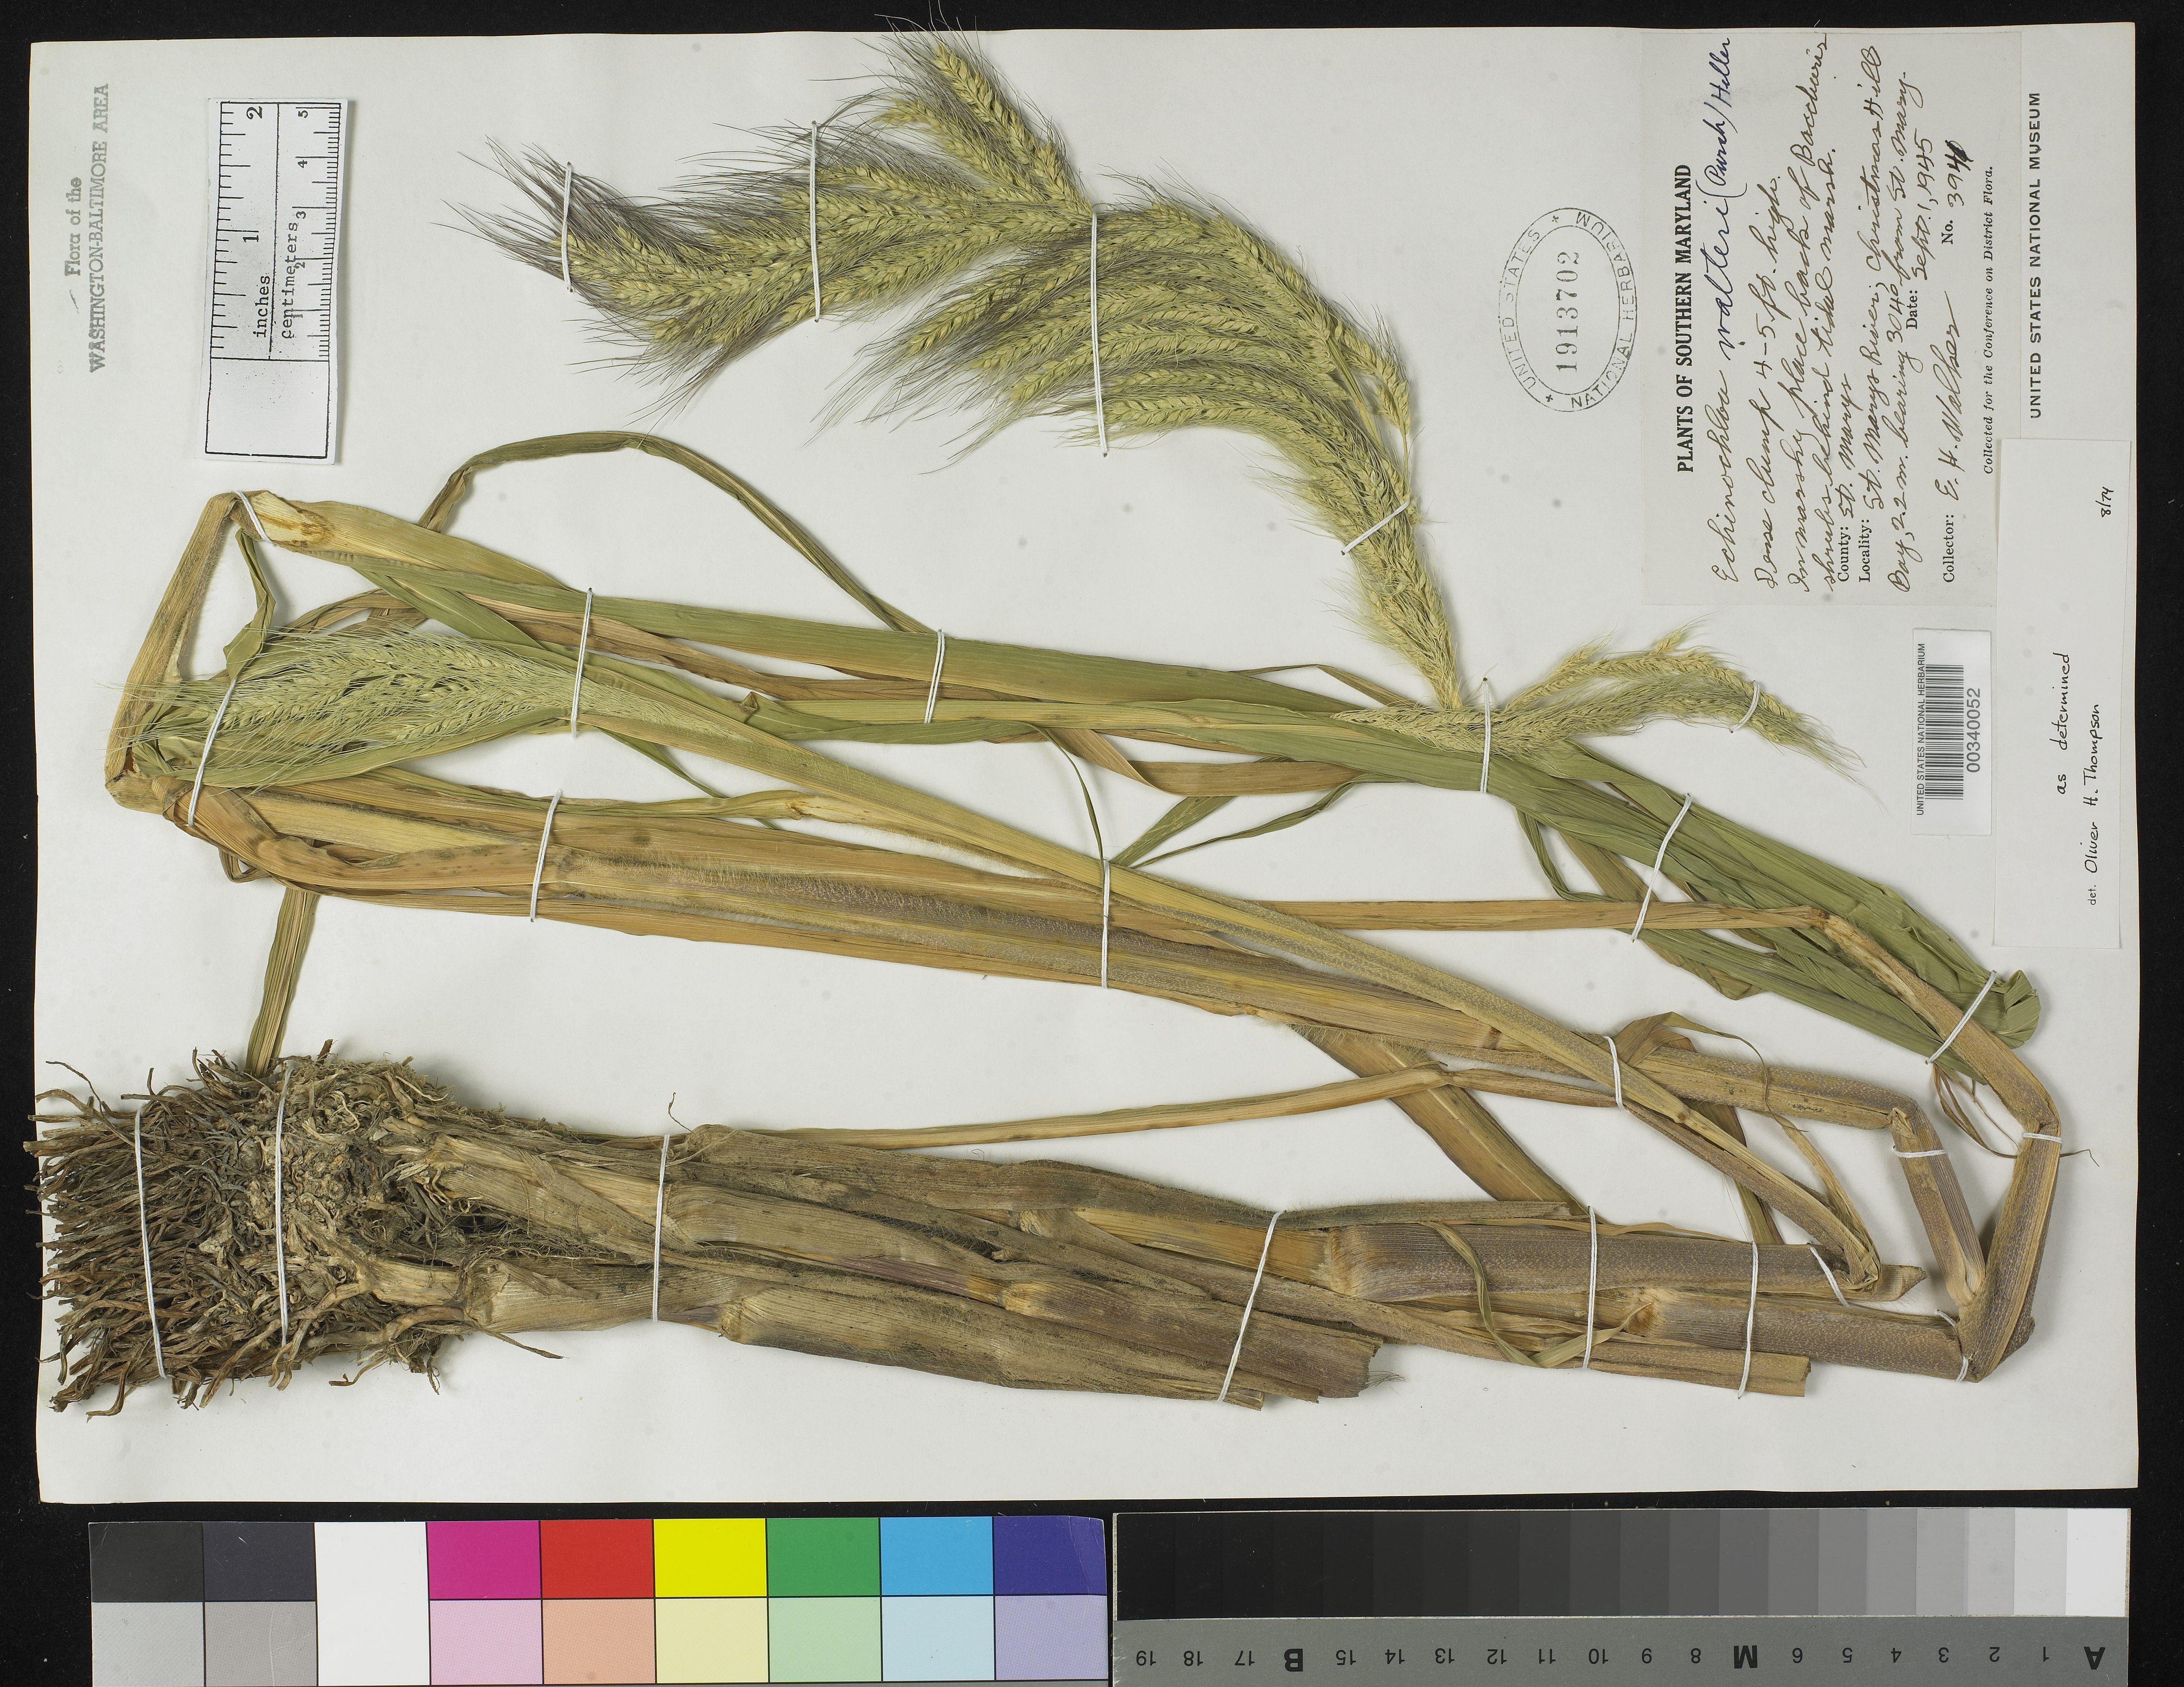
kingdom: Plantae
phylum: Tracheophyta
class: Liliopsida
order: Poales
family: Poaceae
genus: Echinochloa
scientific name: Echinochloa walteri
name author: (Pursh) A. Heller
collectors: E. H. Walker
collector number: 3941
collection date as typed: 01 Sep 1945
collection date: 1945-09-01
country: United States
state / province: Maryland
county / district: St. Mary's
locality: St. Marys River, Christmas Hill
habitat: In marshy place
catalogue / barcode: US 1913702